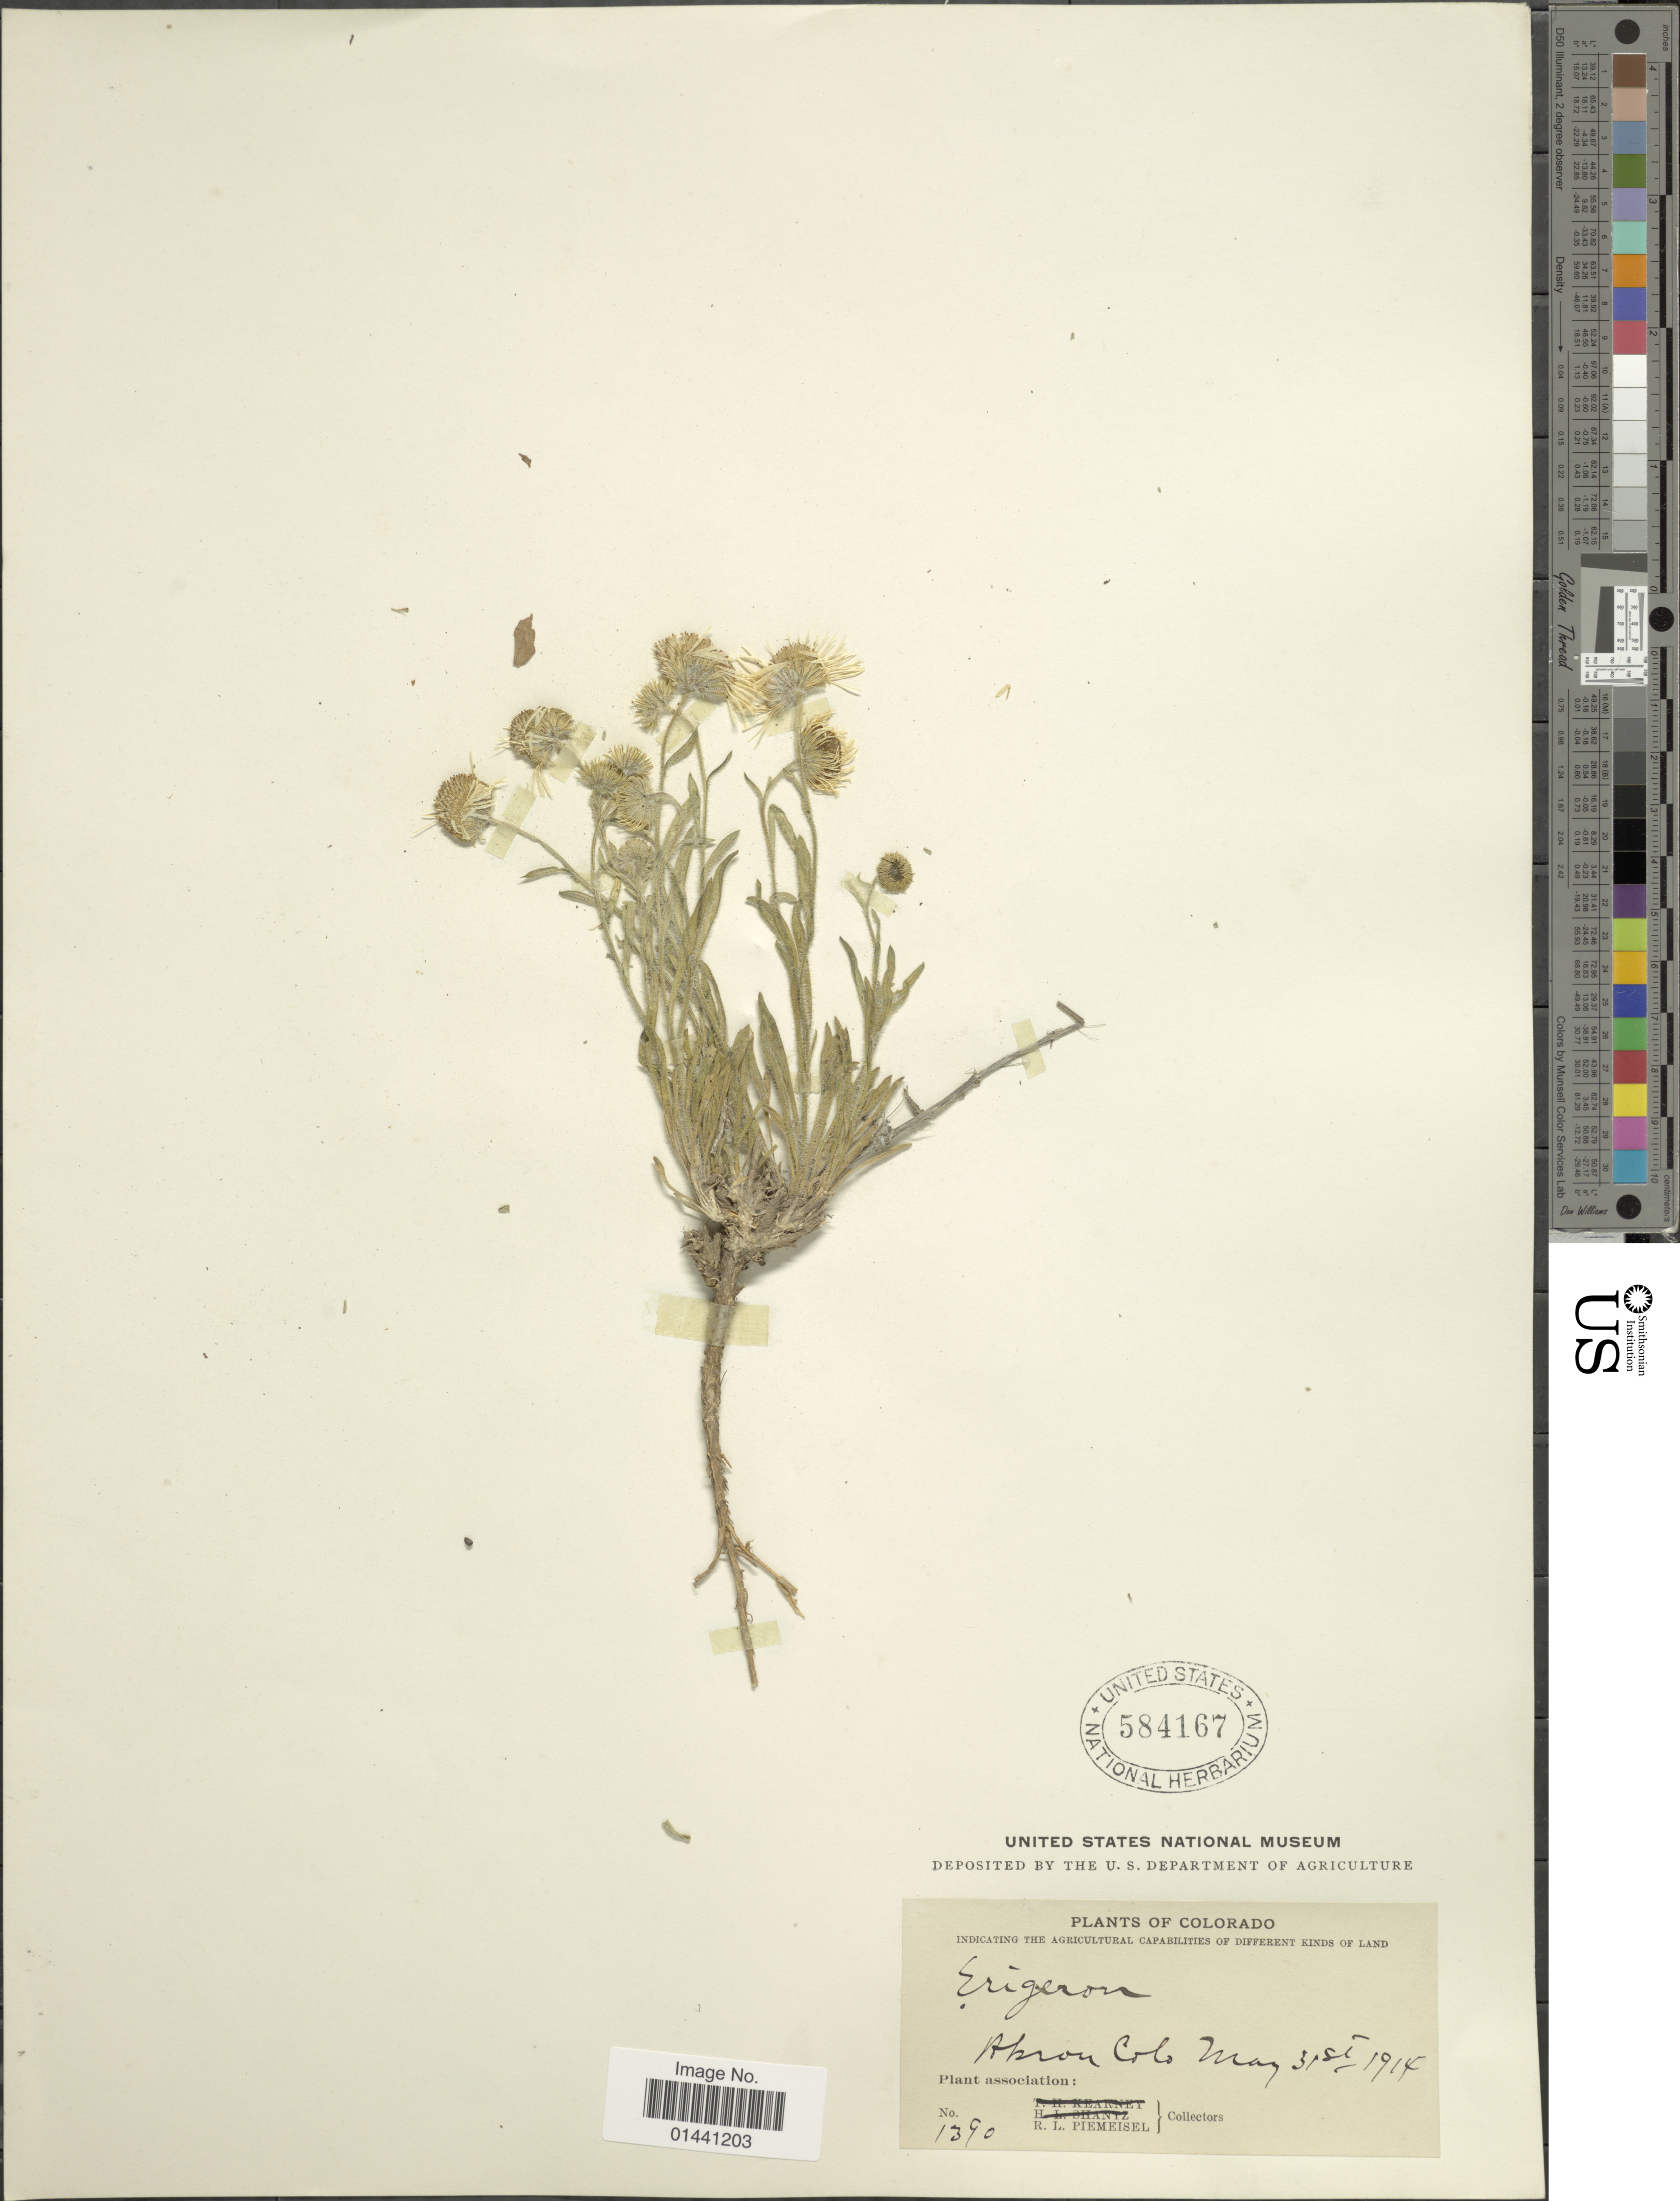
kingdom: Plantae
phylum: Tracheophyta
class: Magnoliopsida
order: Asterales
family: Asteraceae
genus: Erigeron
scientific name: Erigeron sp.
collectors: R. L. Piemeisel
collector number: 1390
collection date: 1914-05-03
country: United States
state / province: Colorado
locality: Akron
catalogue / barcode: US 584167